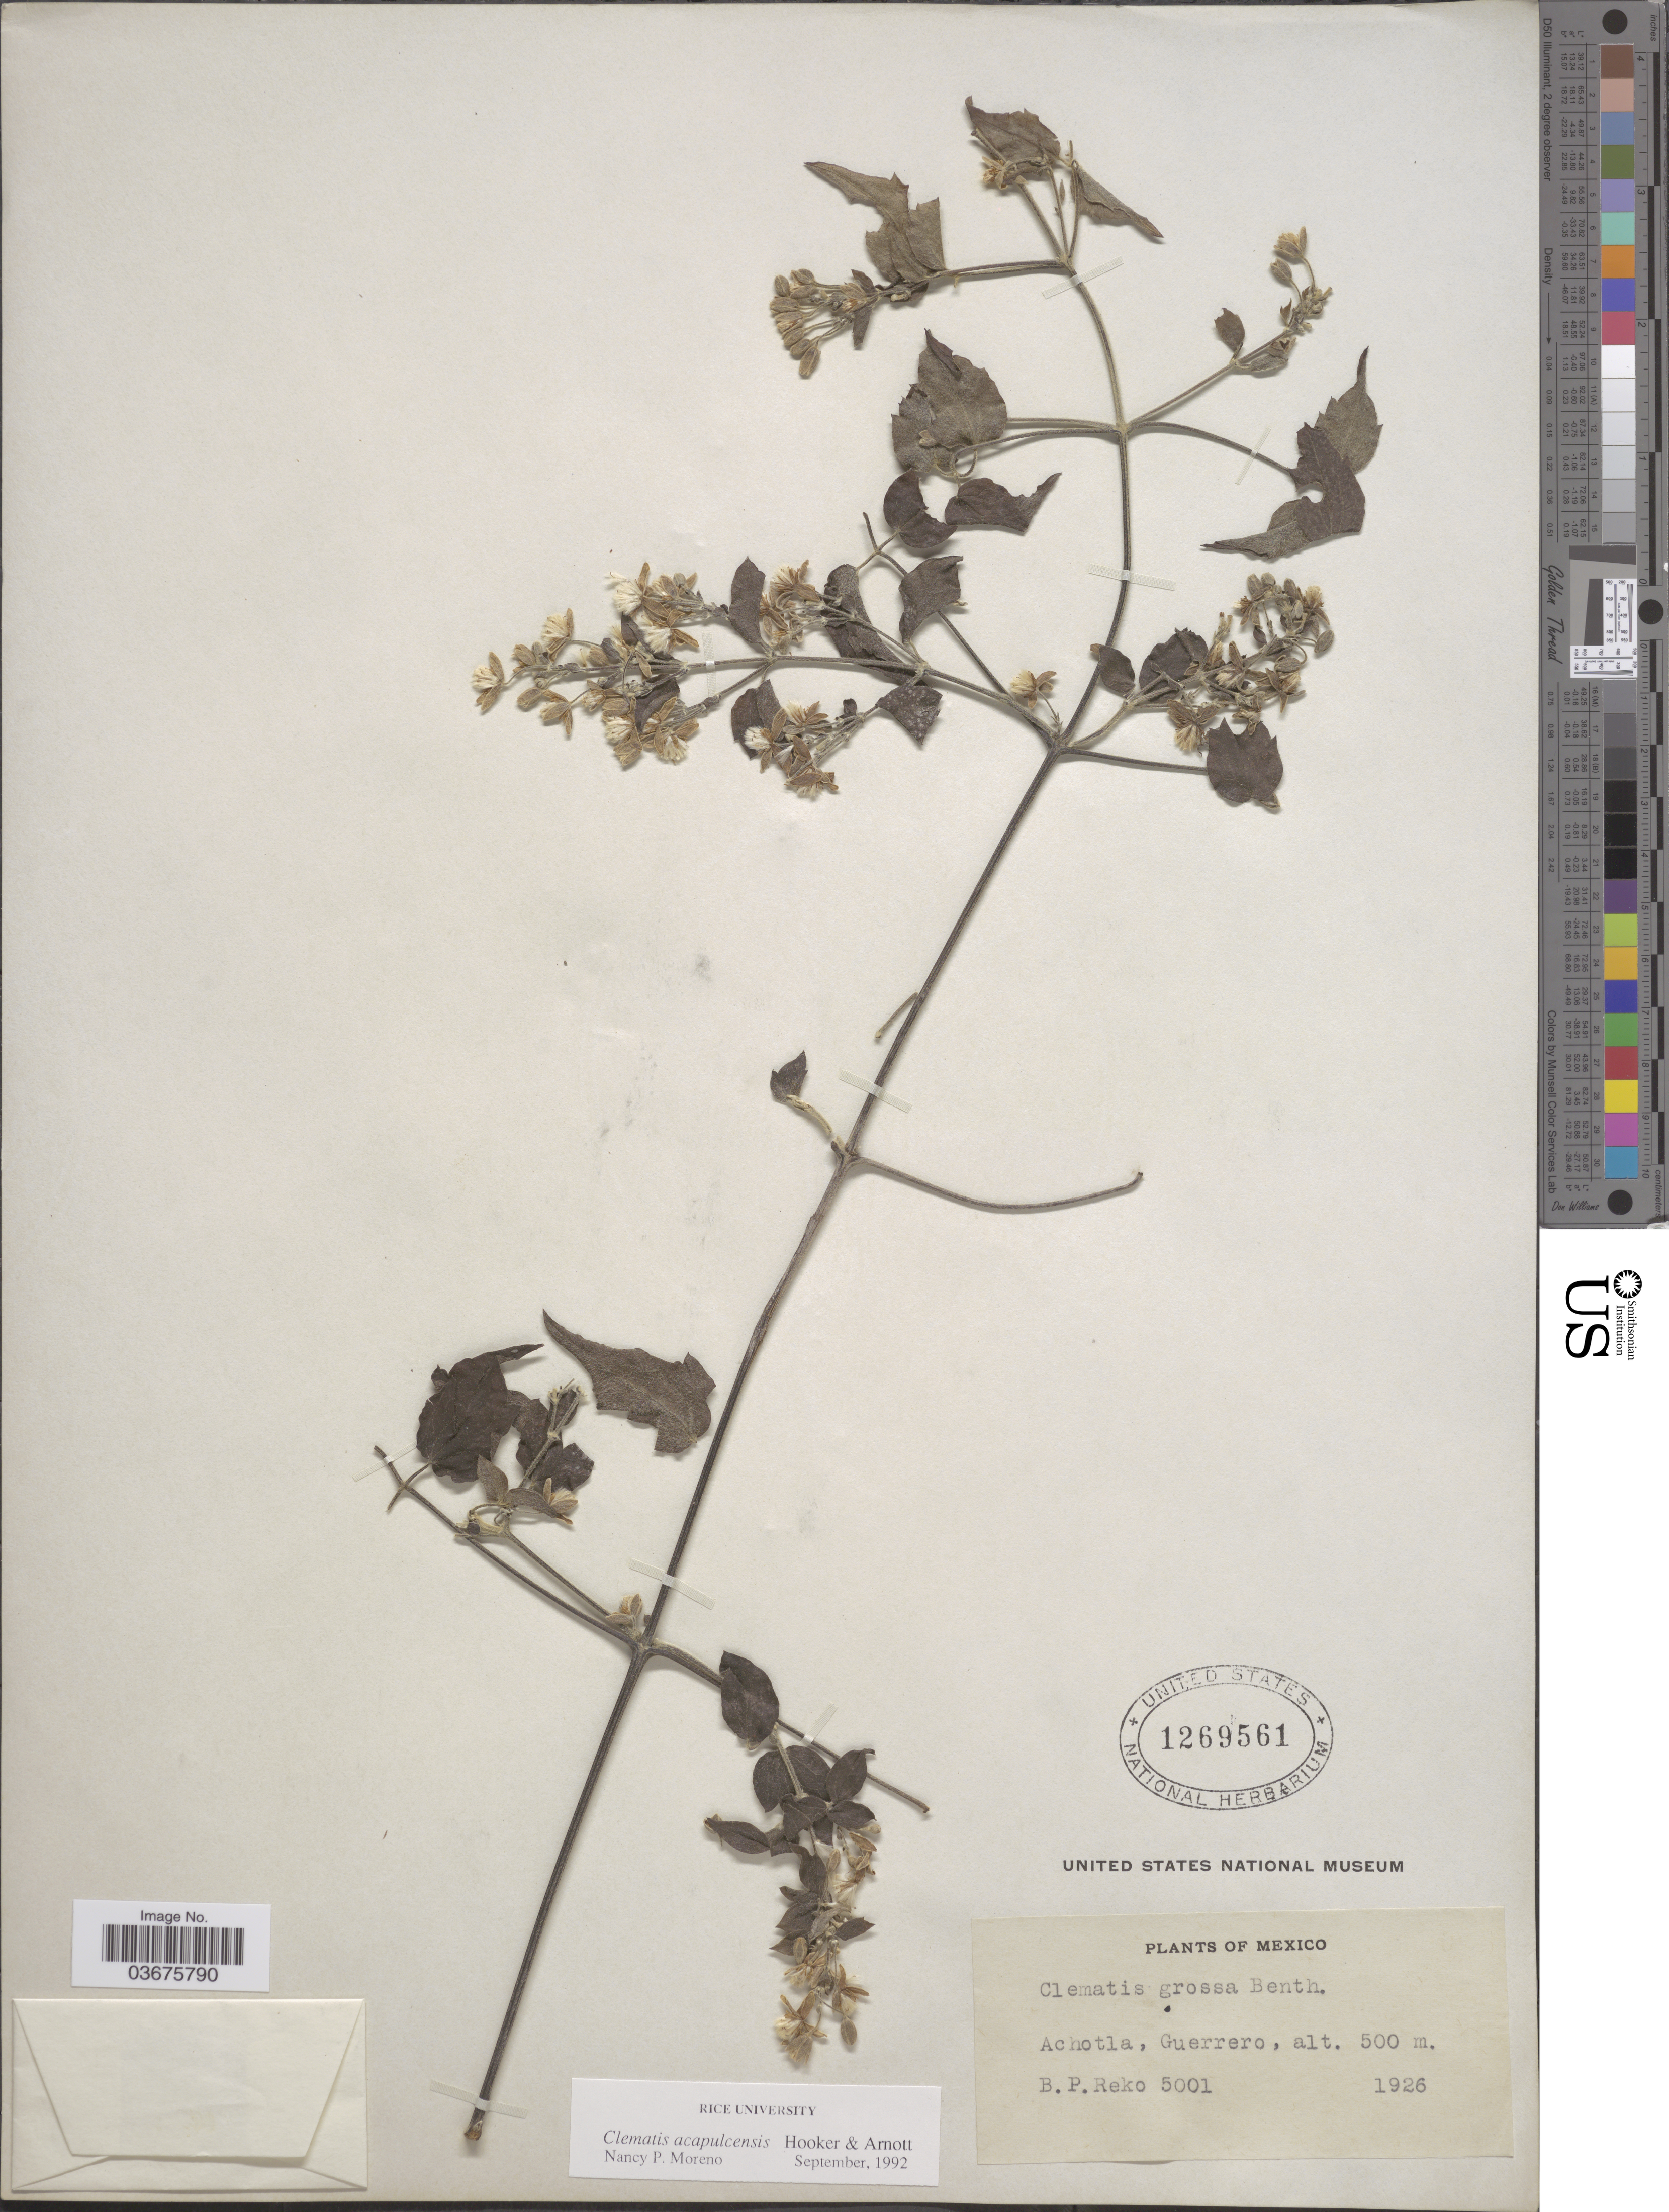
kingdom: Plantae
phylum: Tracheophyta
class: Magnoliopsida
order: Ranunculales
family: Ranunculaceae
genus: Clematis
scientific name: Clematis acapulcensis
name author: Hook. & Arn.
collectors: B. P. Reko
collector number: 5001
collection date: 1926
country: Mexico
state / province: Guerrero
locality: Achotla.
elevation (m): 500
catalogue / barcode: US 1269561